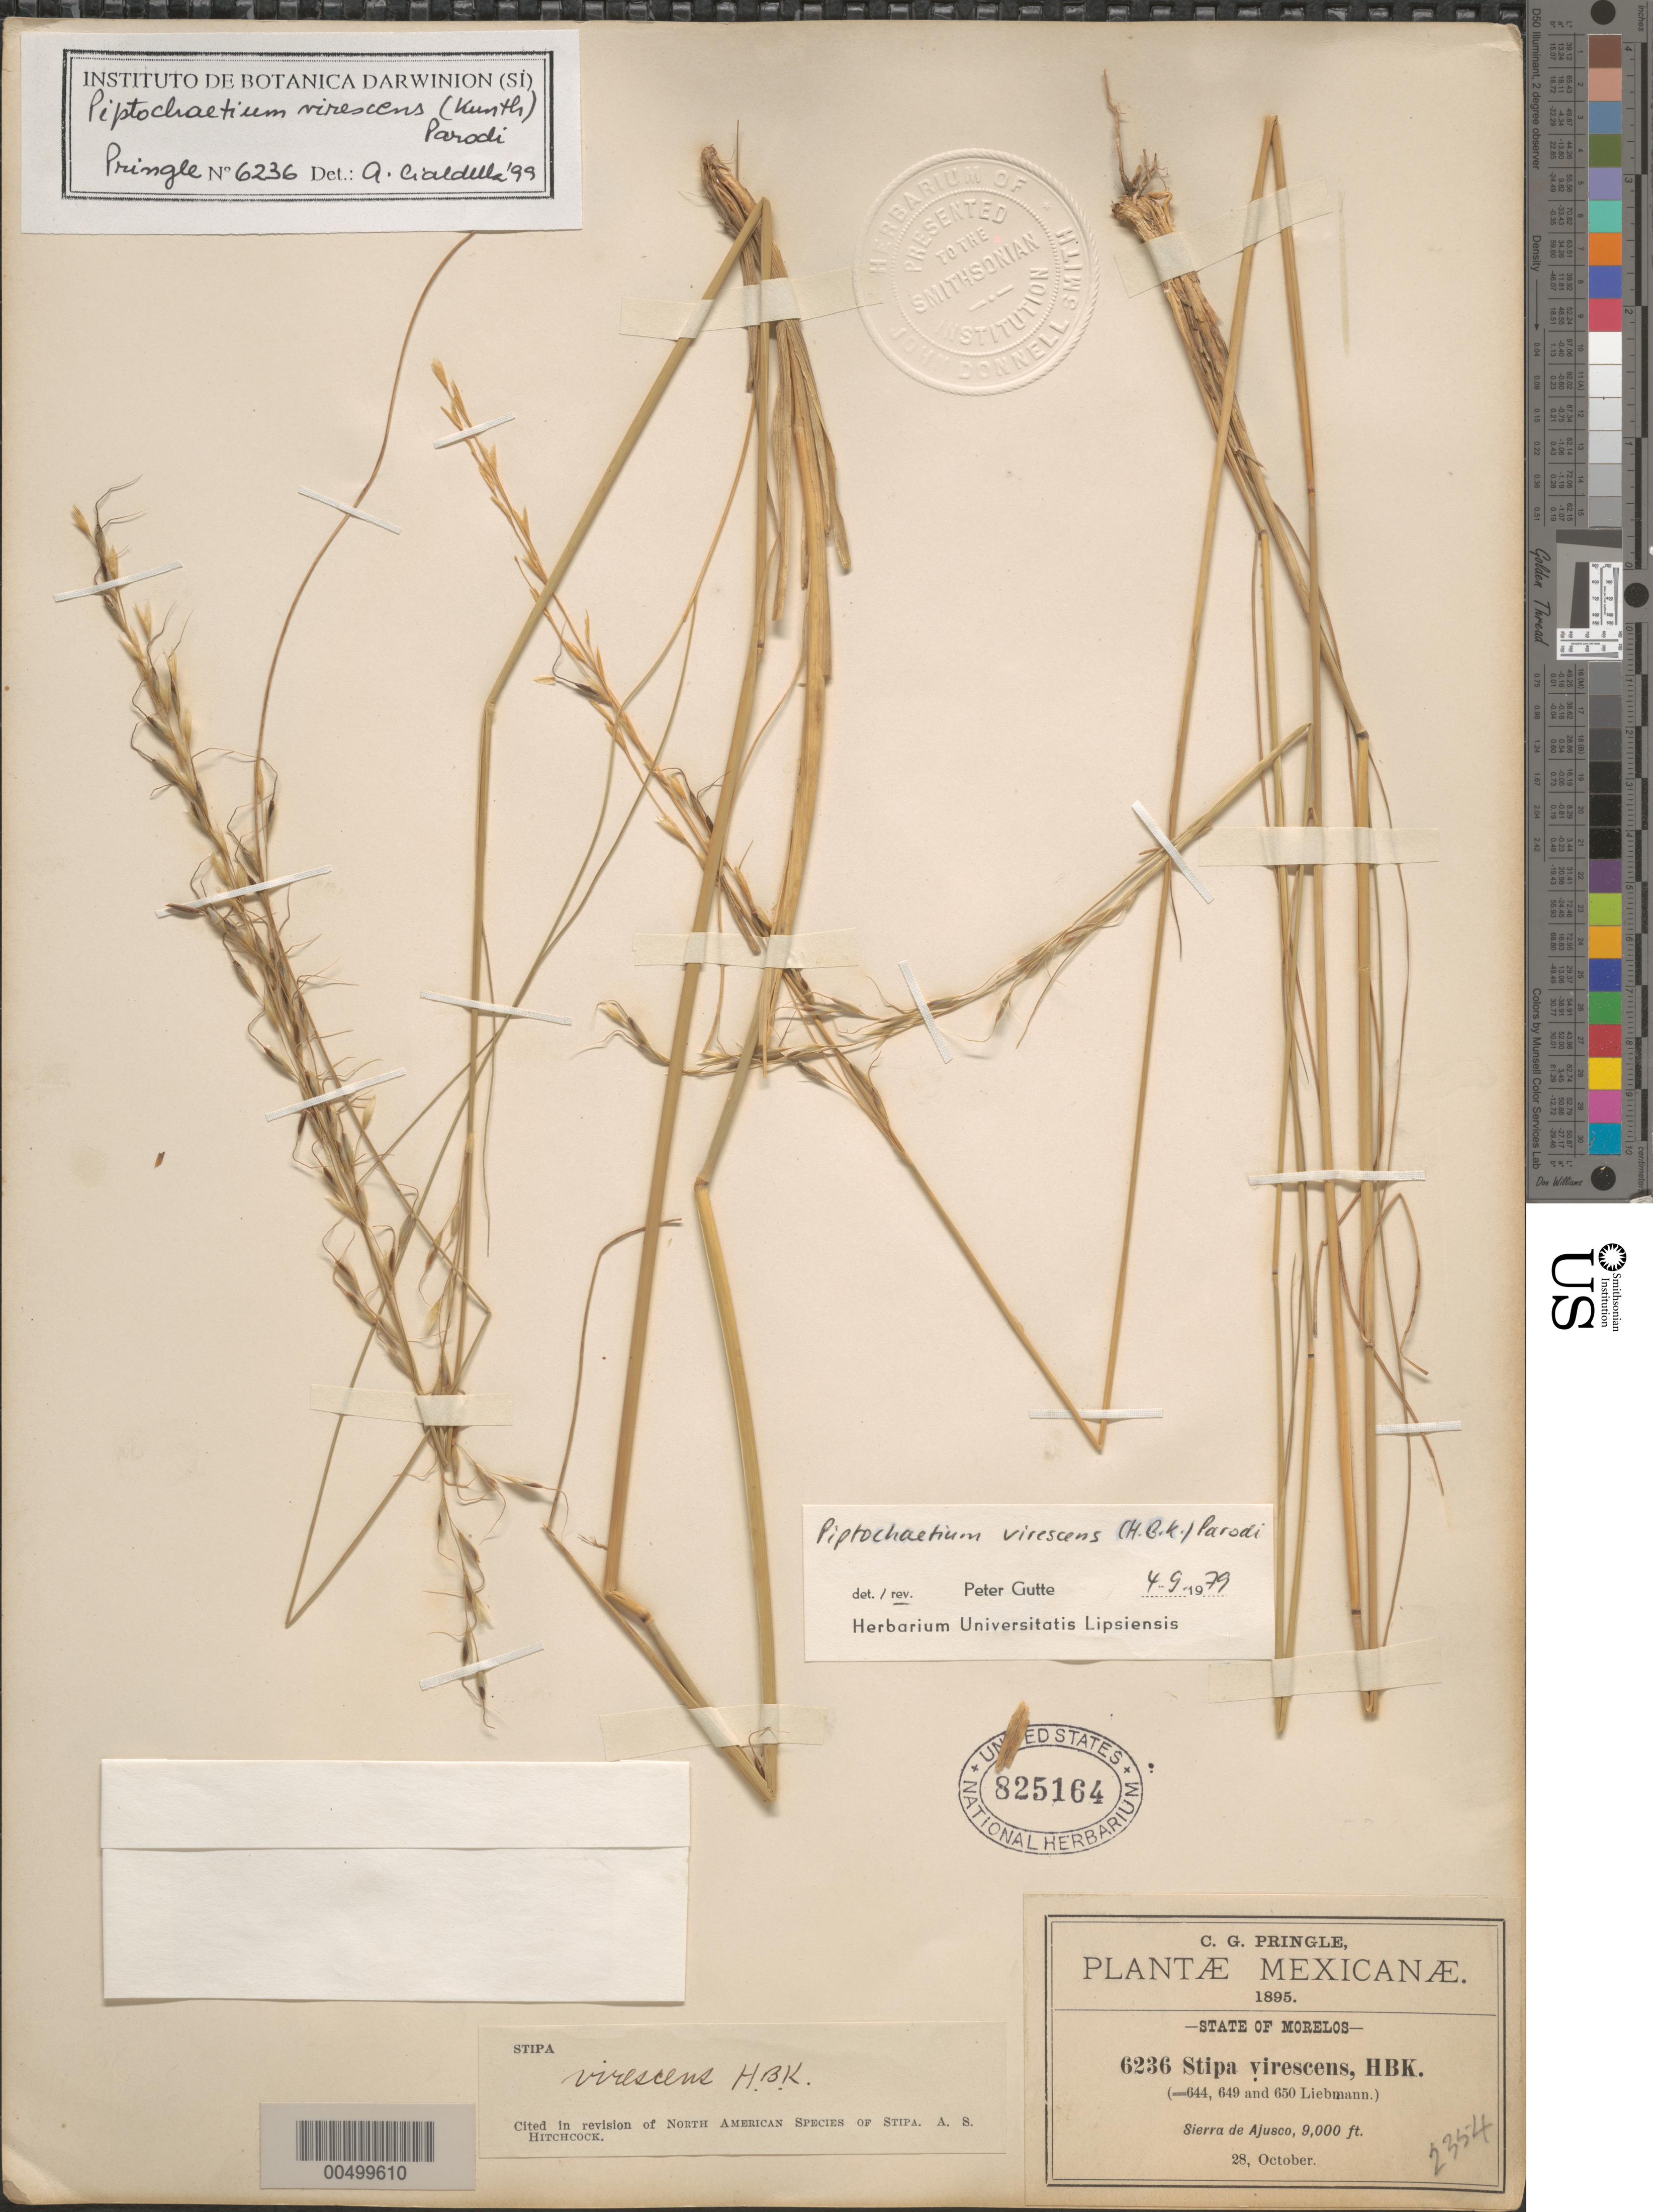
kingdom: Plantae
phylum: Tracheophyta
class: Liliopsida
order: Poales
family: Poaceae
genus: Piptochaetium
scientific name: Piptochaetium virescens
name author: (Kunth) Parodi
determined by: Gutte, P.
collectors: C. G. Pringle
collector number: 6236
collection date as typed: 28 Oct 1895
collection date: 1895-10-28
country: Mexico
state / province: Morelos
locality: Sierra de Ajusco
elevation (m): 2743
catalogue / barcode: US 825164